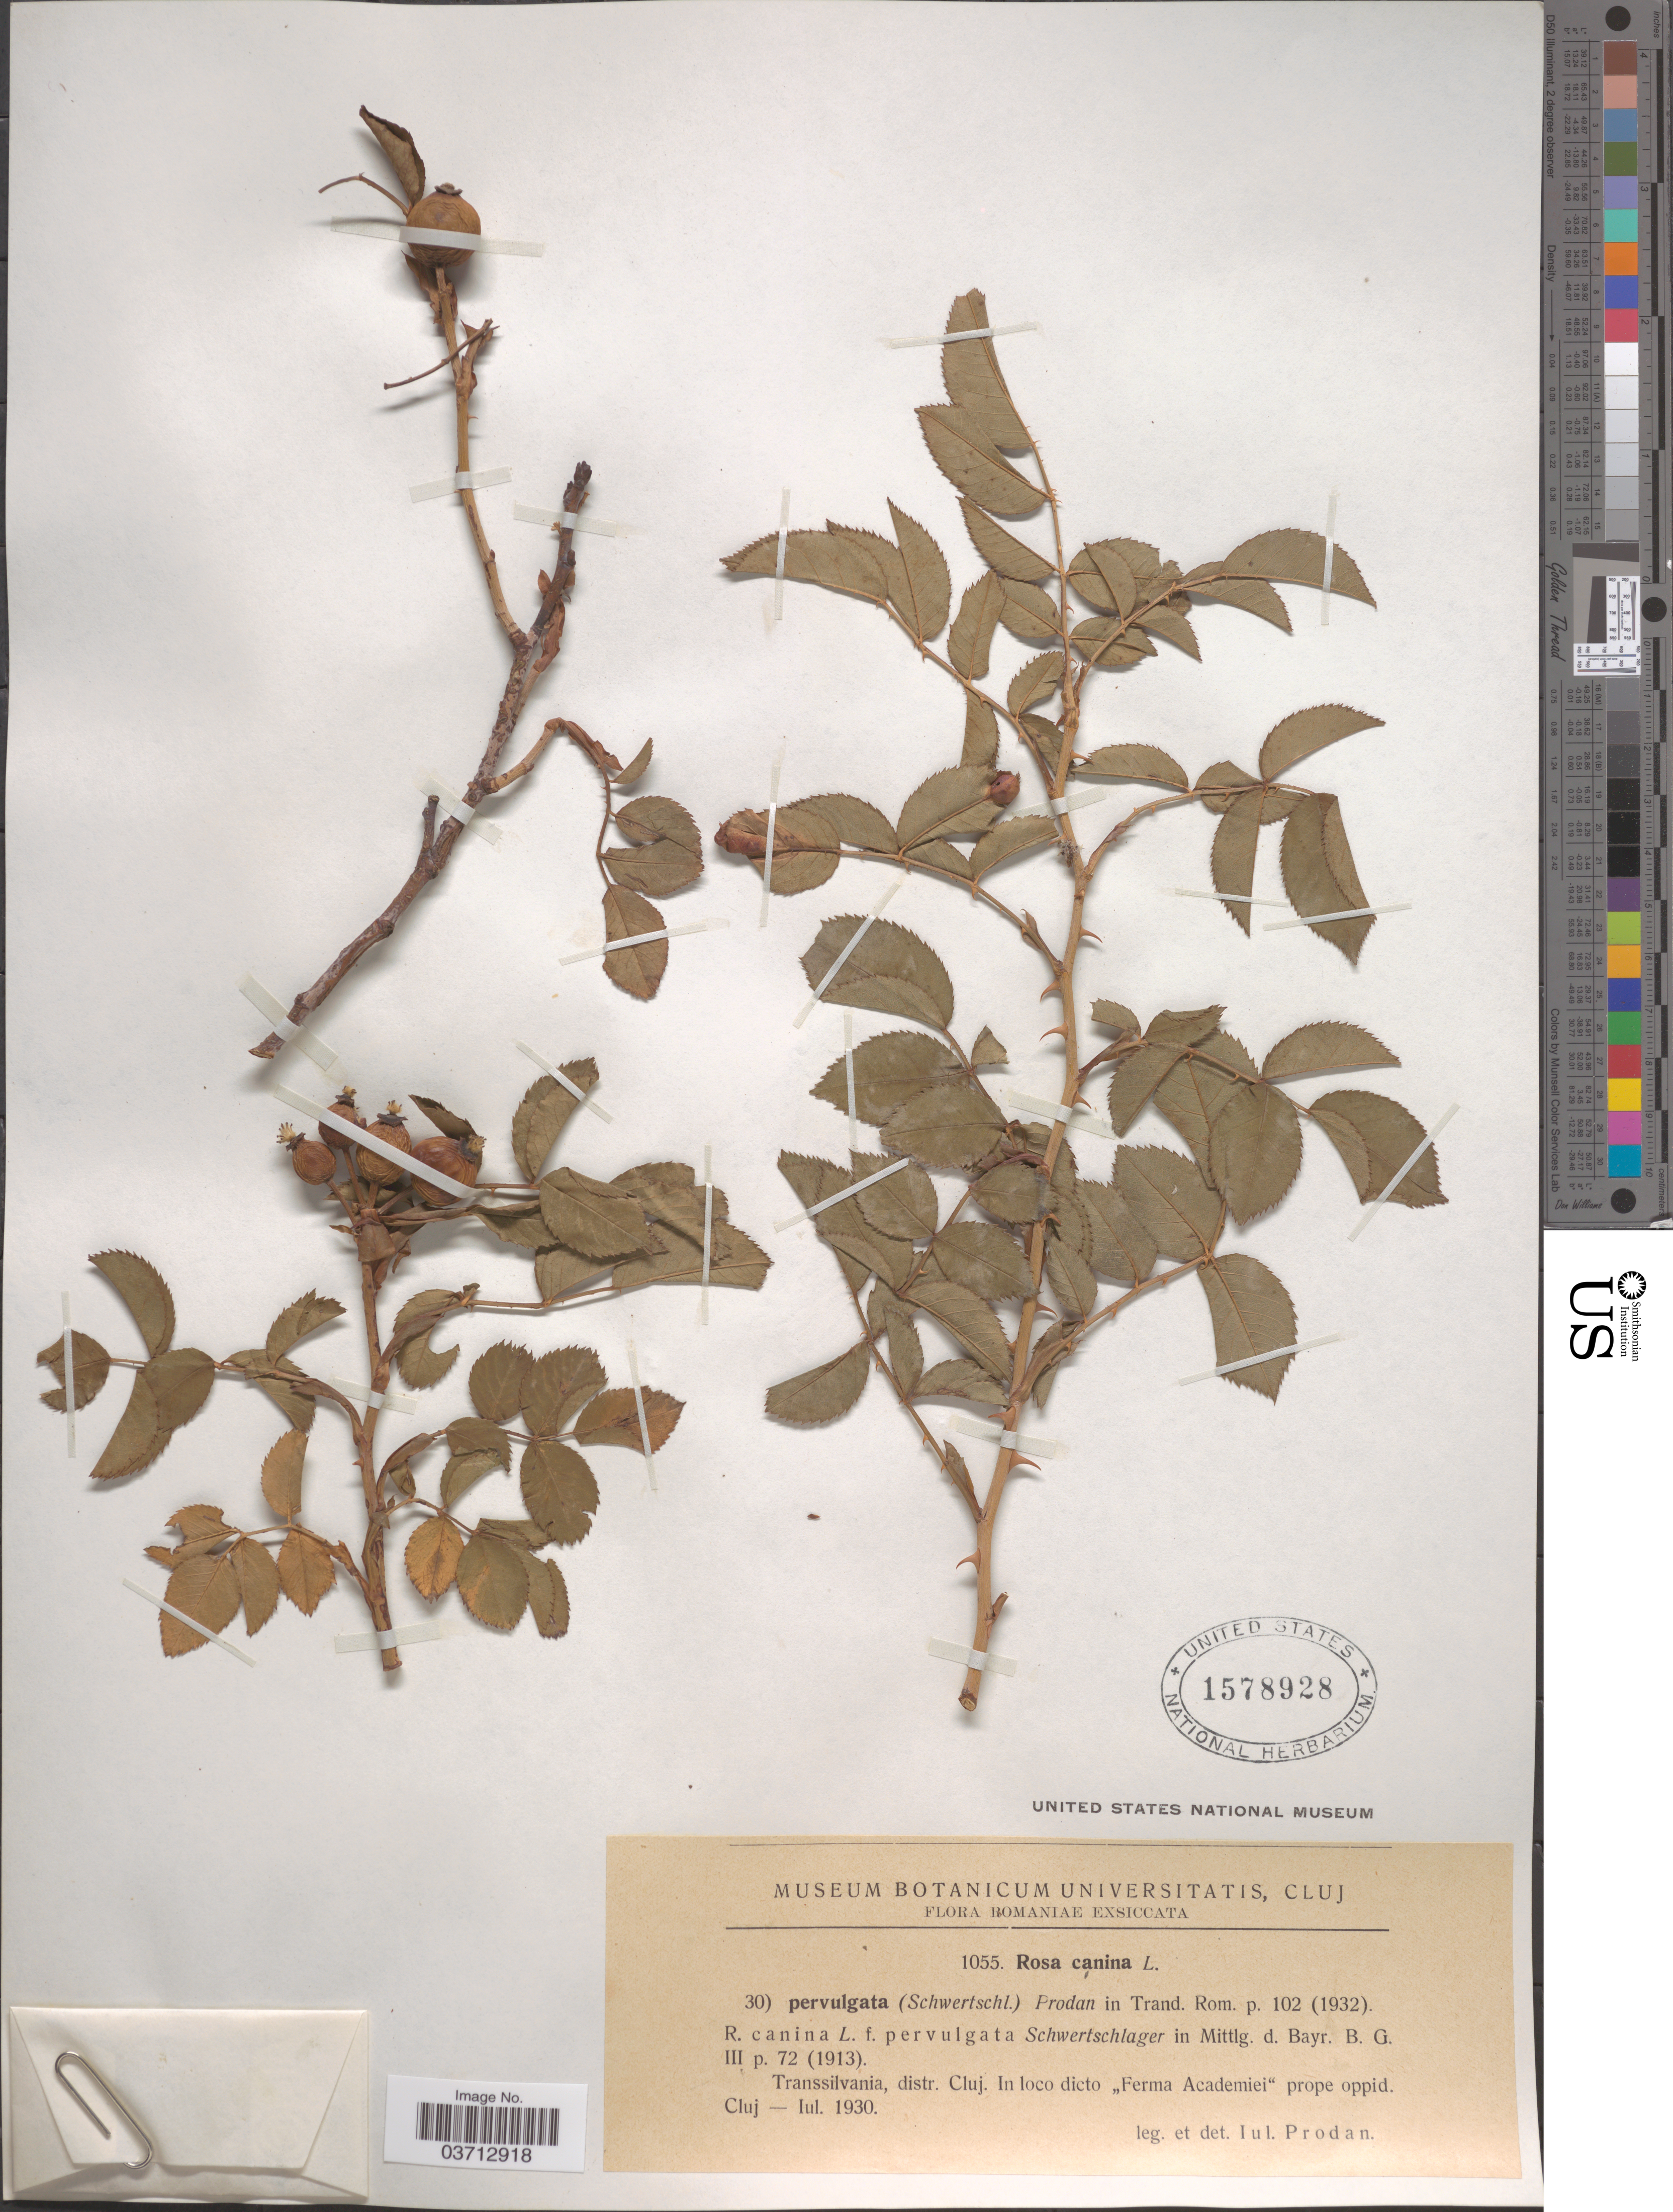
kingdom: Plantae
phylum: Tracheophyta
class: Magnoliopsida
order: Rosales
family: Rosaceae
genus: Rosa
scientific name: Rosa canina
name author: L.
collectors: J. Prodan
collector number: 1055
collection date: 1930-07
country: Romania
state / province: Cluj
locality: Romaniae. Transsilvania, distr. Cluj. In loco dicto "Ferma Academiei" prope oppid Cluj.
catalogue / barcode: US 1578928